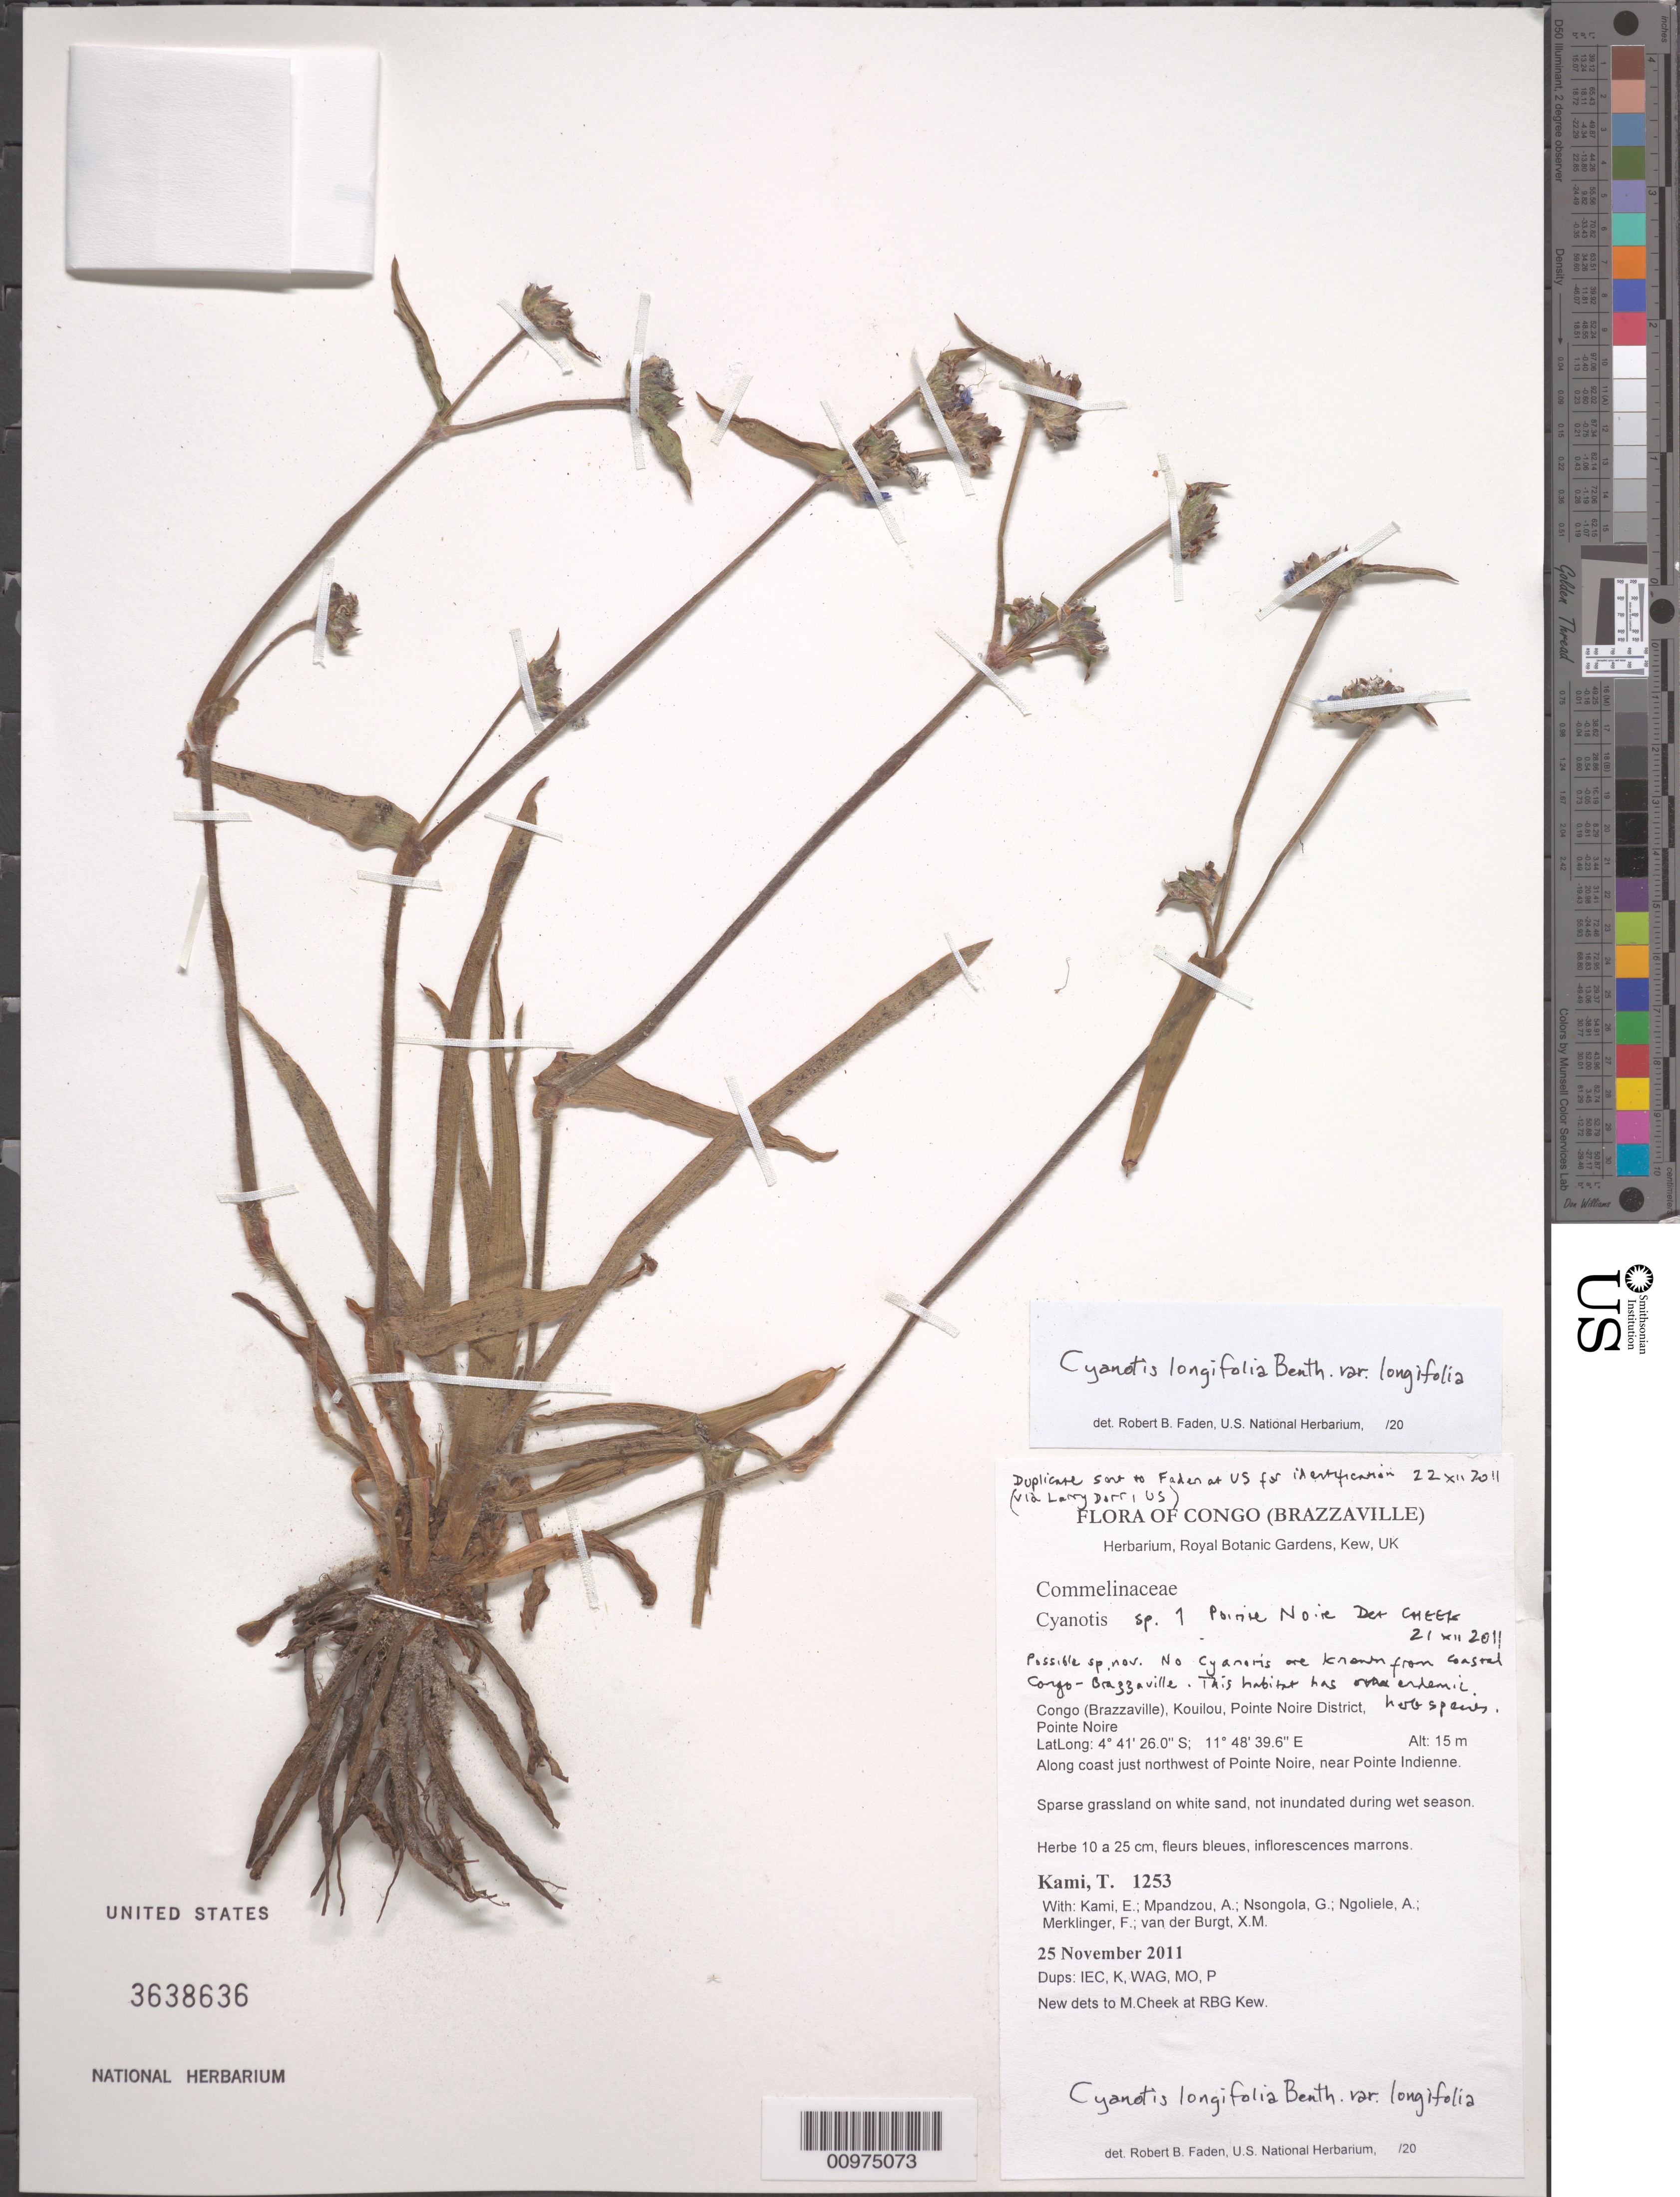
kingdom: Plantae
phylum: Tracheophyta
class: Liliopsida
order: Commelinales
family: Commelinaceae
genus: Cyanotis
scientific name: Cyanotis longifolia var. longifolia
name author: Benth.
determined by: Faden, Robert B., (US), Smithsonian Institution - National Museum of Natural History (UNITED STATES)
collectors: T. Kami et al.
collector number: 1253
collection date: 2011-11-25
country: Congo, Republic of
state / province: Kouilou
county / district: Pointe Noire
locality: Along coast just northwest of Pointe Noire, near Pointe Indienne.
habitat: Sparse grassland on white sand, not inundated during wet season.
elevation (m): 15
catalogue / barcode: US 3638636